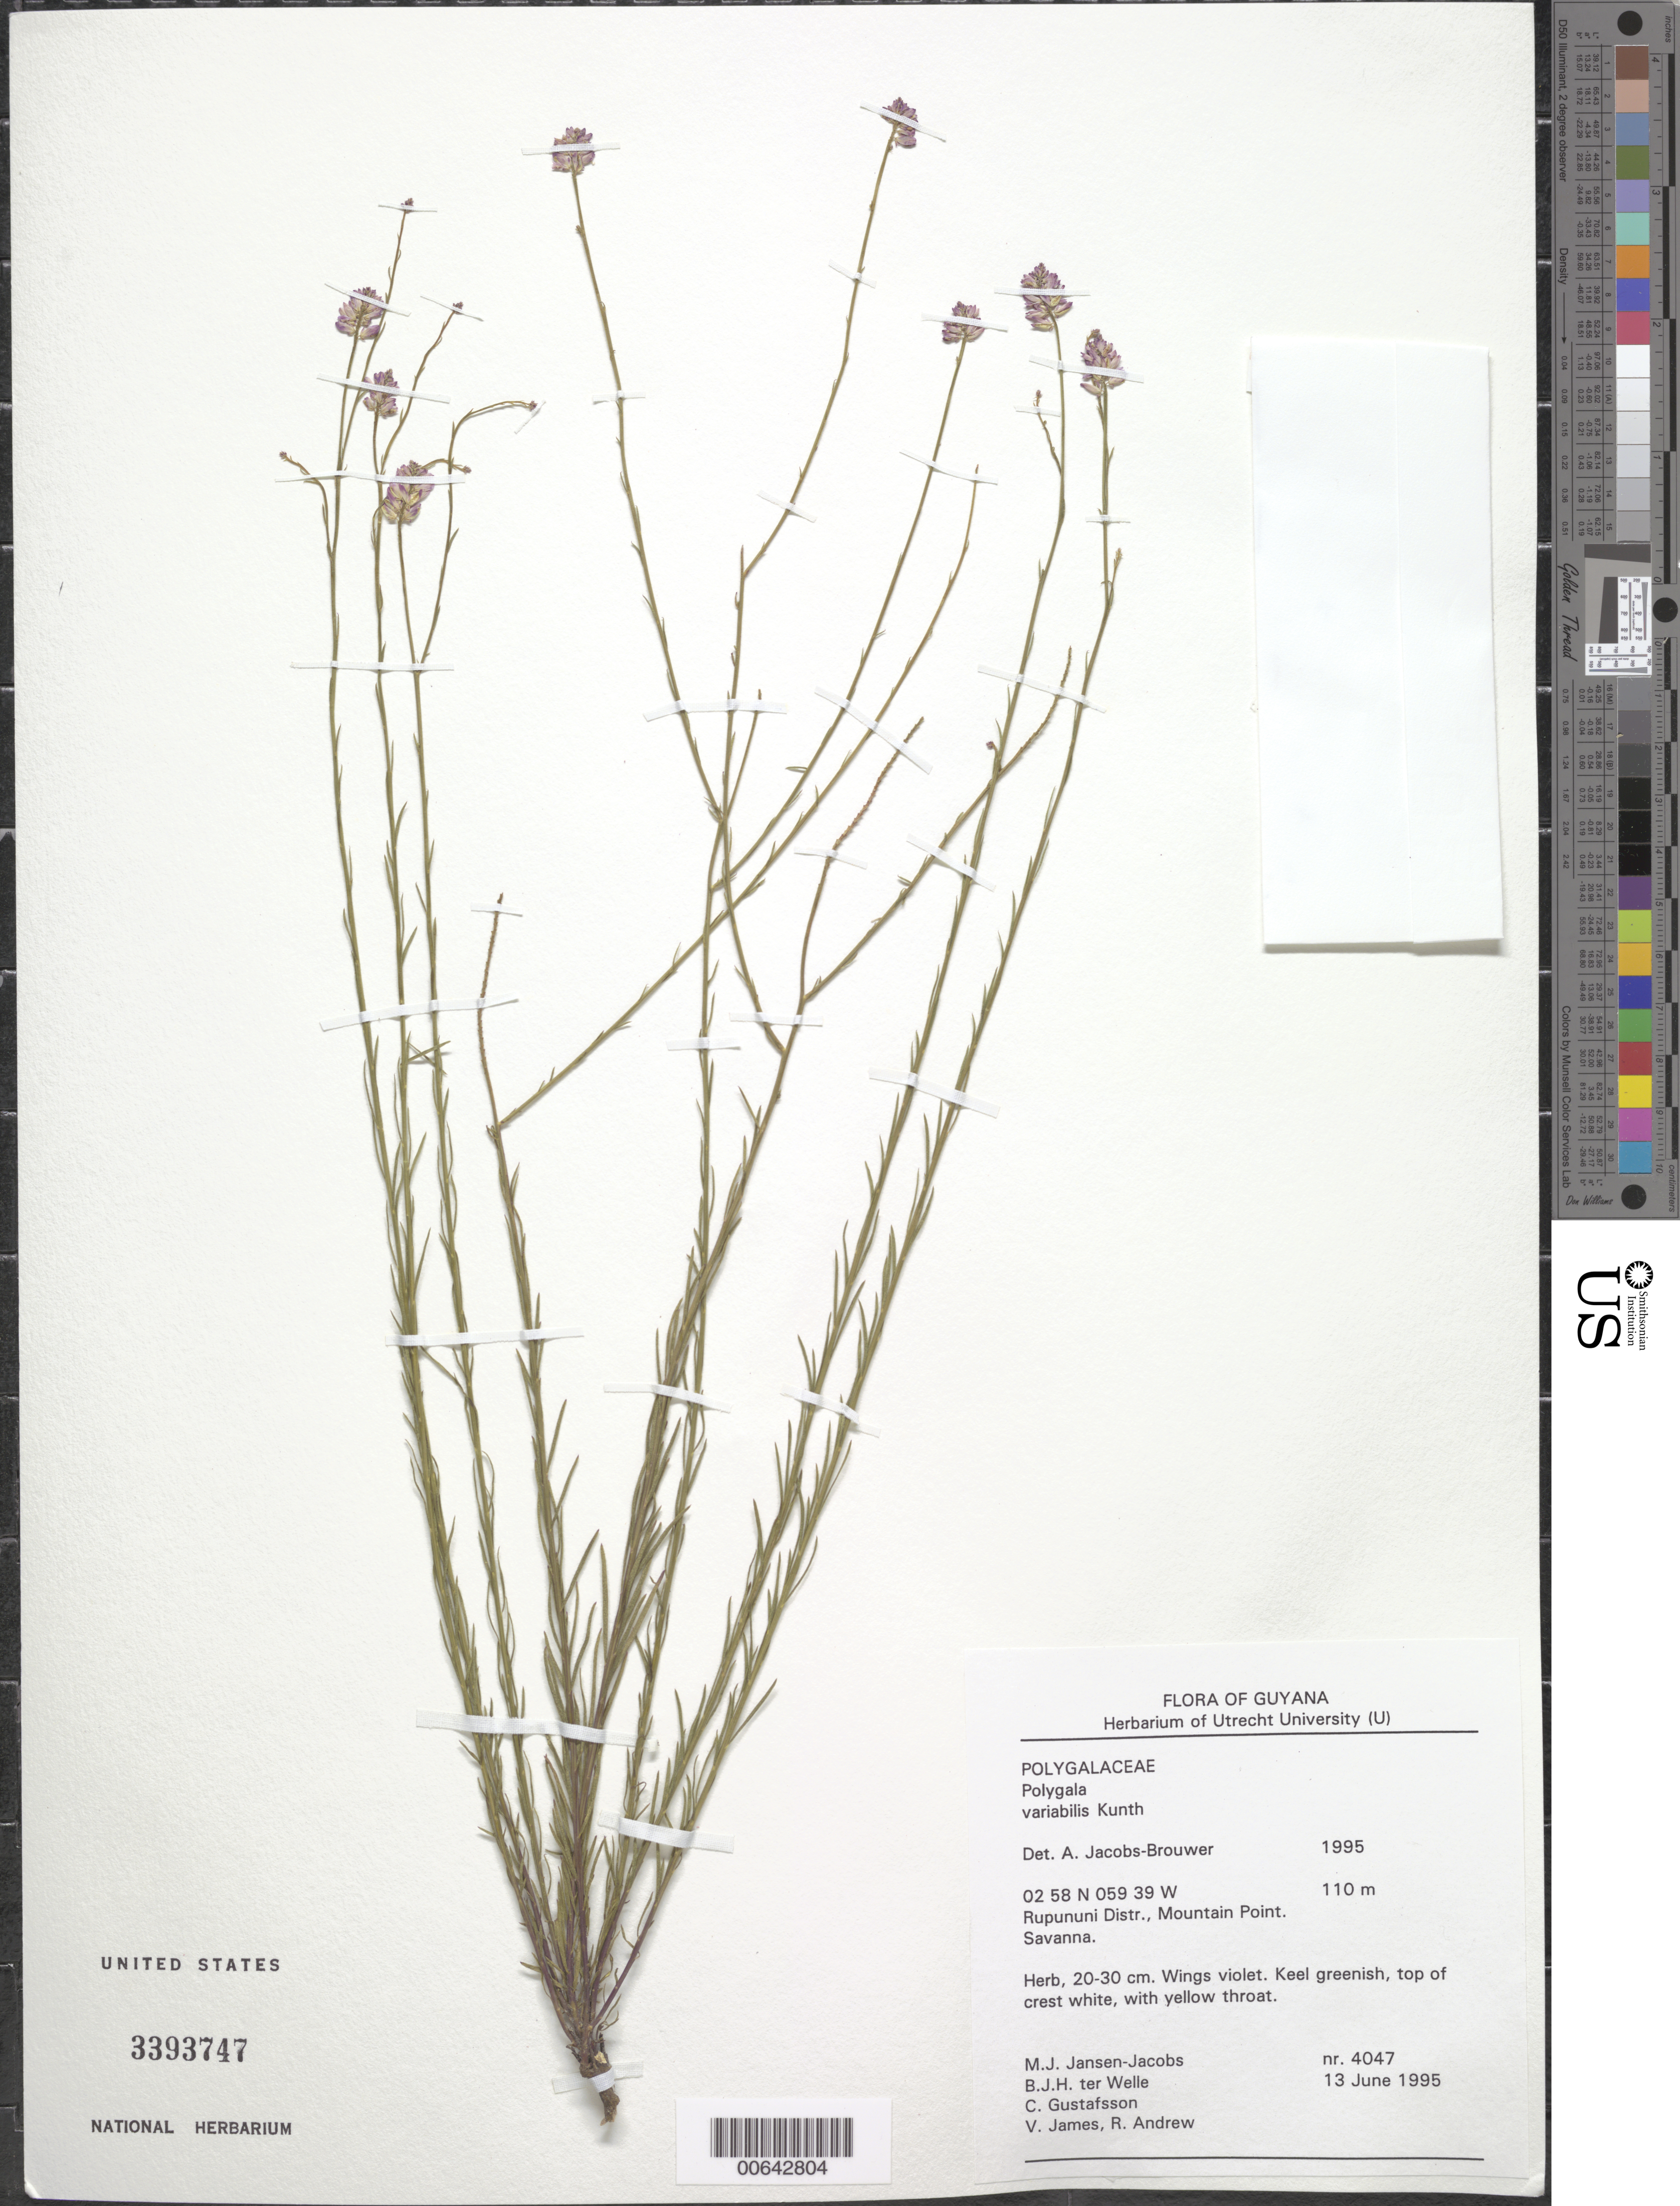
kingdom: Plantae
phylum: Tracheophyta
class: Magnoliopsida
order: Fabales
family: Polygalaceae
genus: Polygala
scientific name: Polygala trichosperma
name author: L.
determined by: Jacobs-Brouwer, A.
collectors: M. J. Jansen-Jacobs, B. Welle, C. G. Gustafsson, V. James & R. Andrew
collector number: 4047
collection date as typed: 13-Jun-95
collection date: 1995-06-13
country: Guyana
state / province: U. Takutu-U. Essequibo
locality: Mountain Point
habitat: Savanna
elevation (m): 110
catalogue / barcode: US 3393747